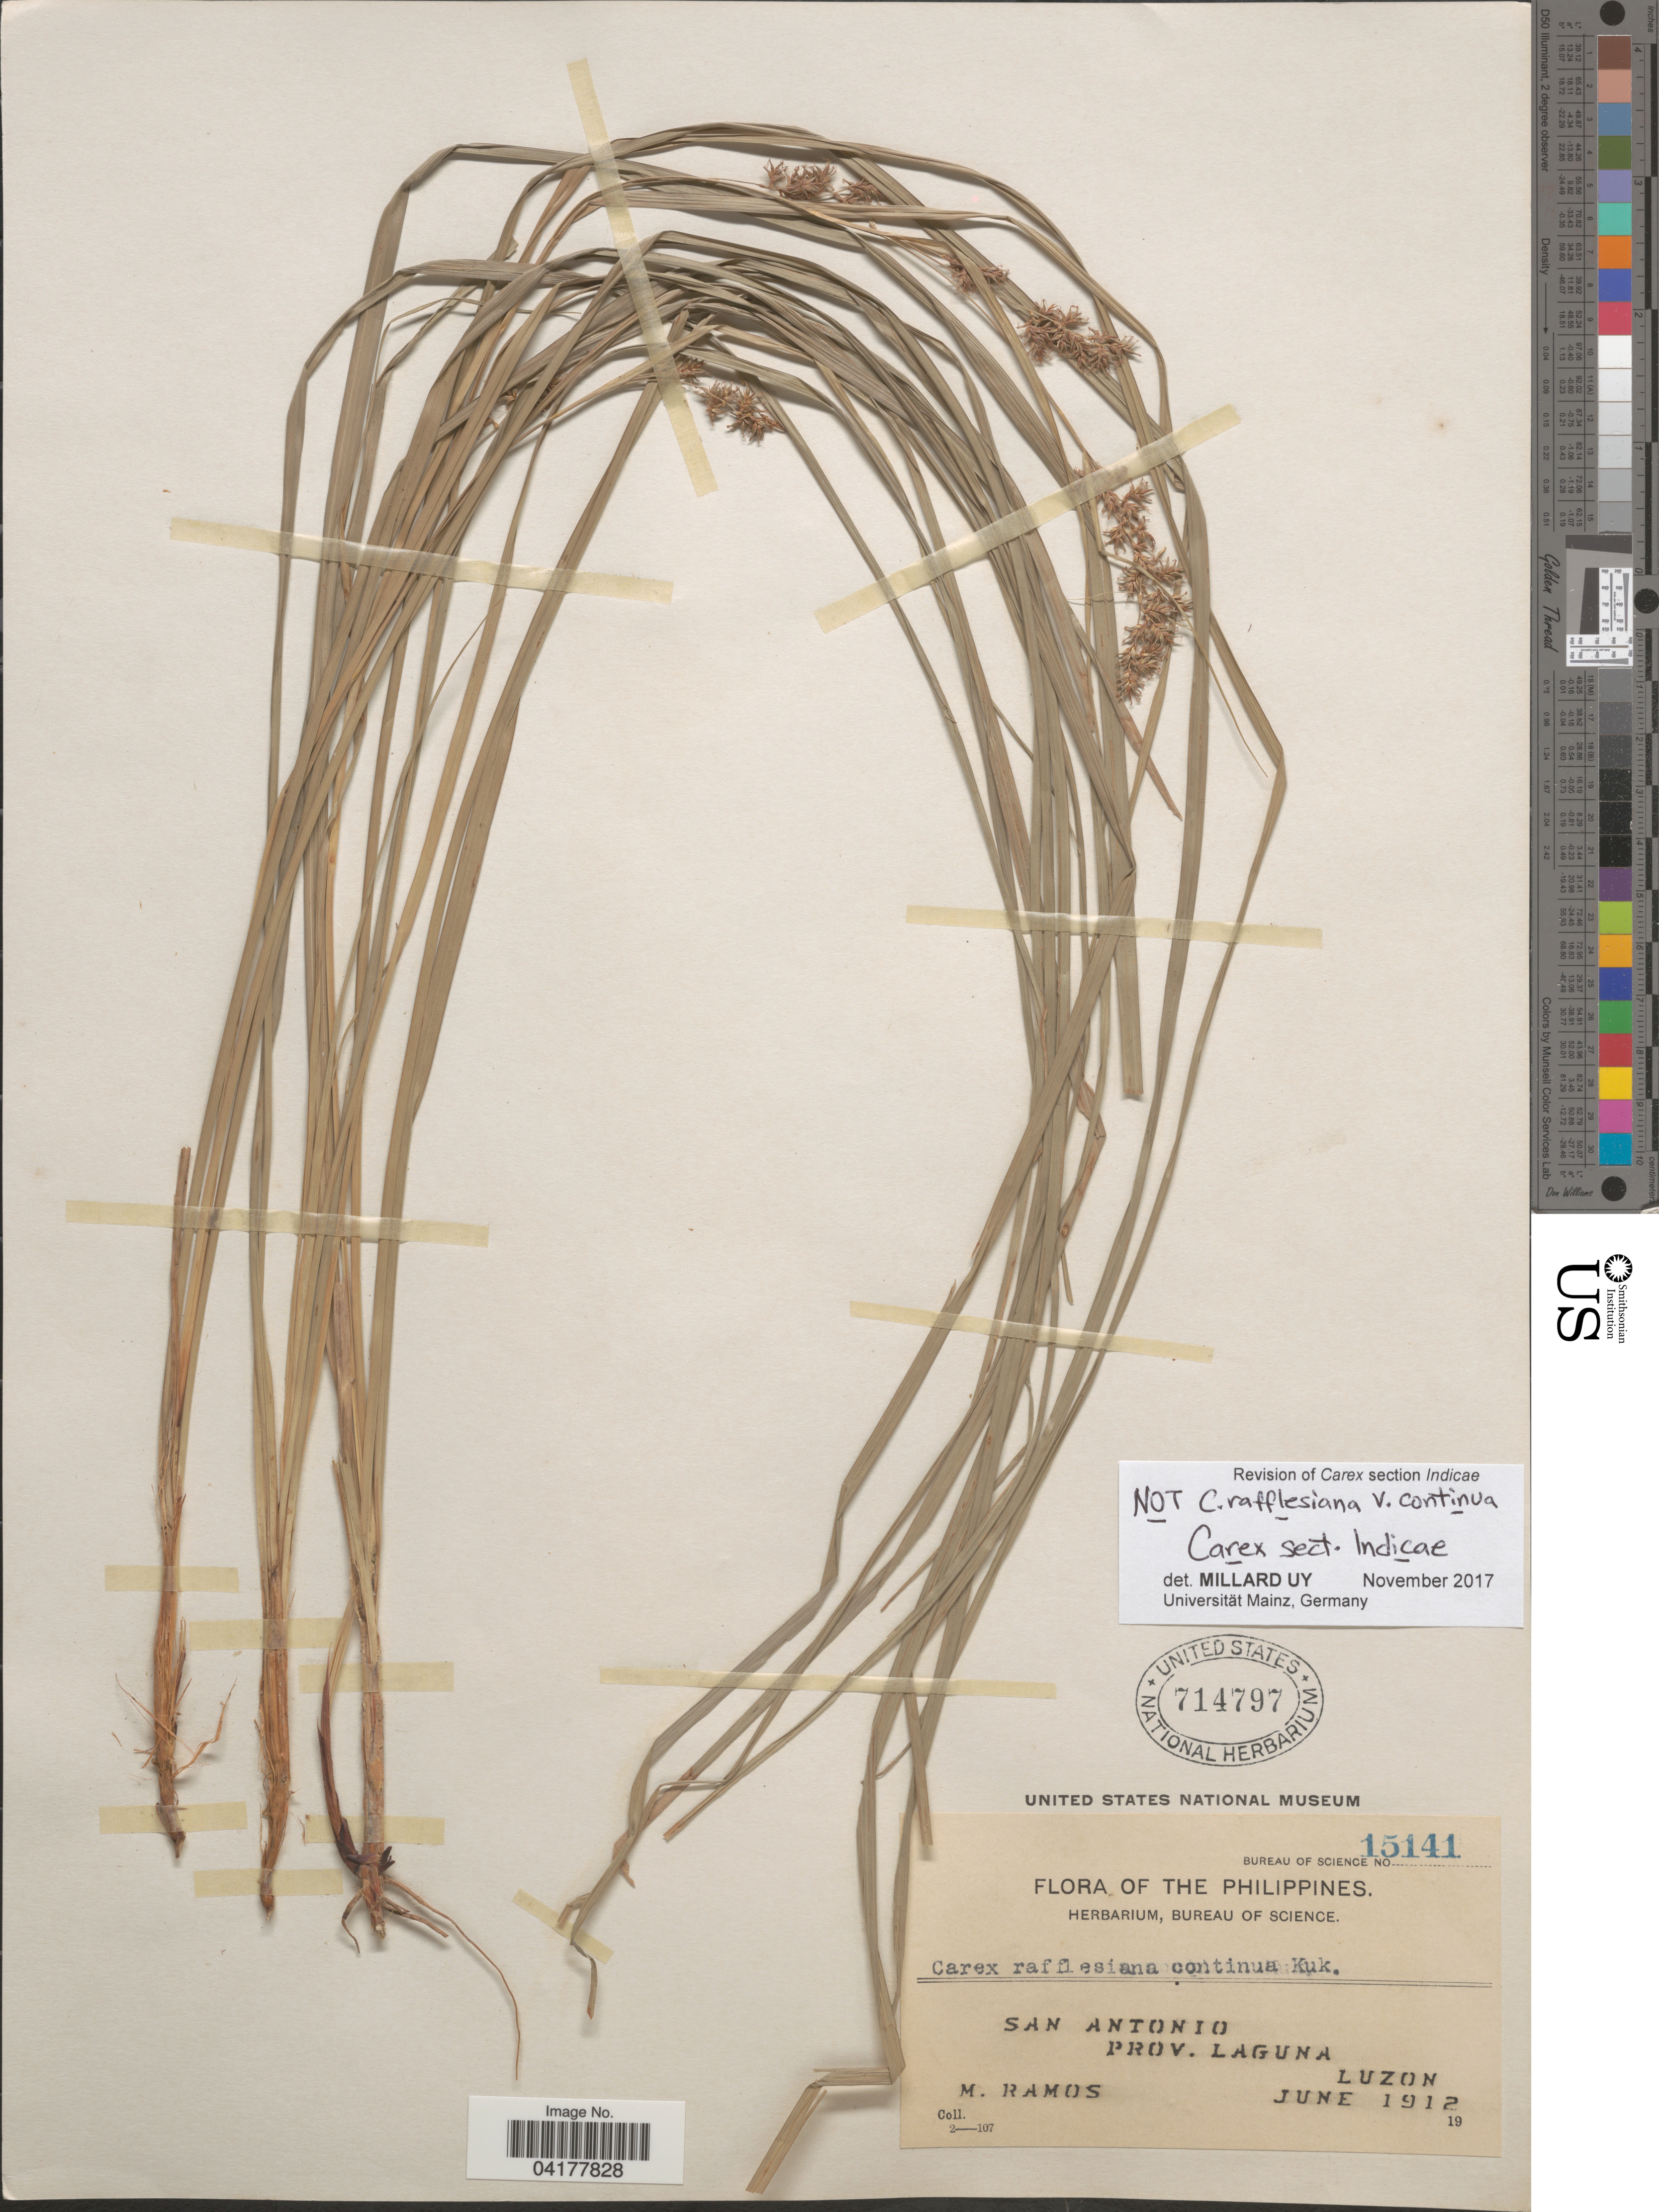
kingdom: Plantae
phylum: Tracheophyta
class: Liliopsida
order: Poales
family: Cyperaceae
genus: Carex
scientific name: Carex rafflesiana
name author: Boott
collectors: M. Ramos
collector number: Bureau of Science 15141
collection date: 1912-06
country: Philippines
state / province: Calabarzon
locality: San Antonio. Prov. Laguna. Luzon.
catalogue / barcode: US 714797